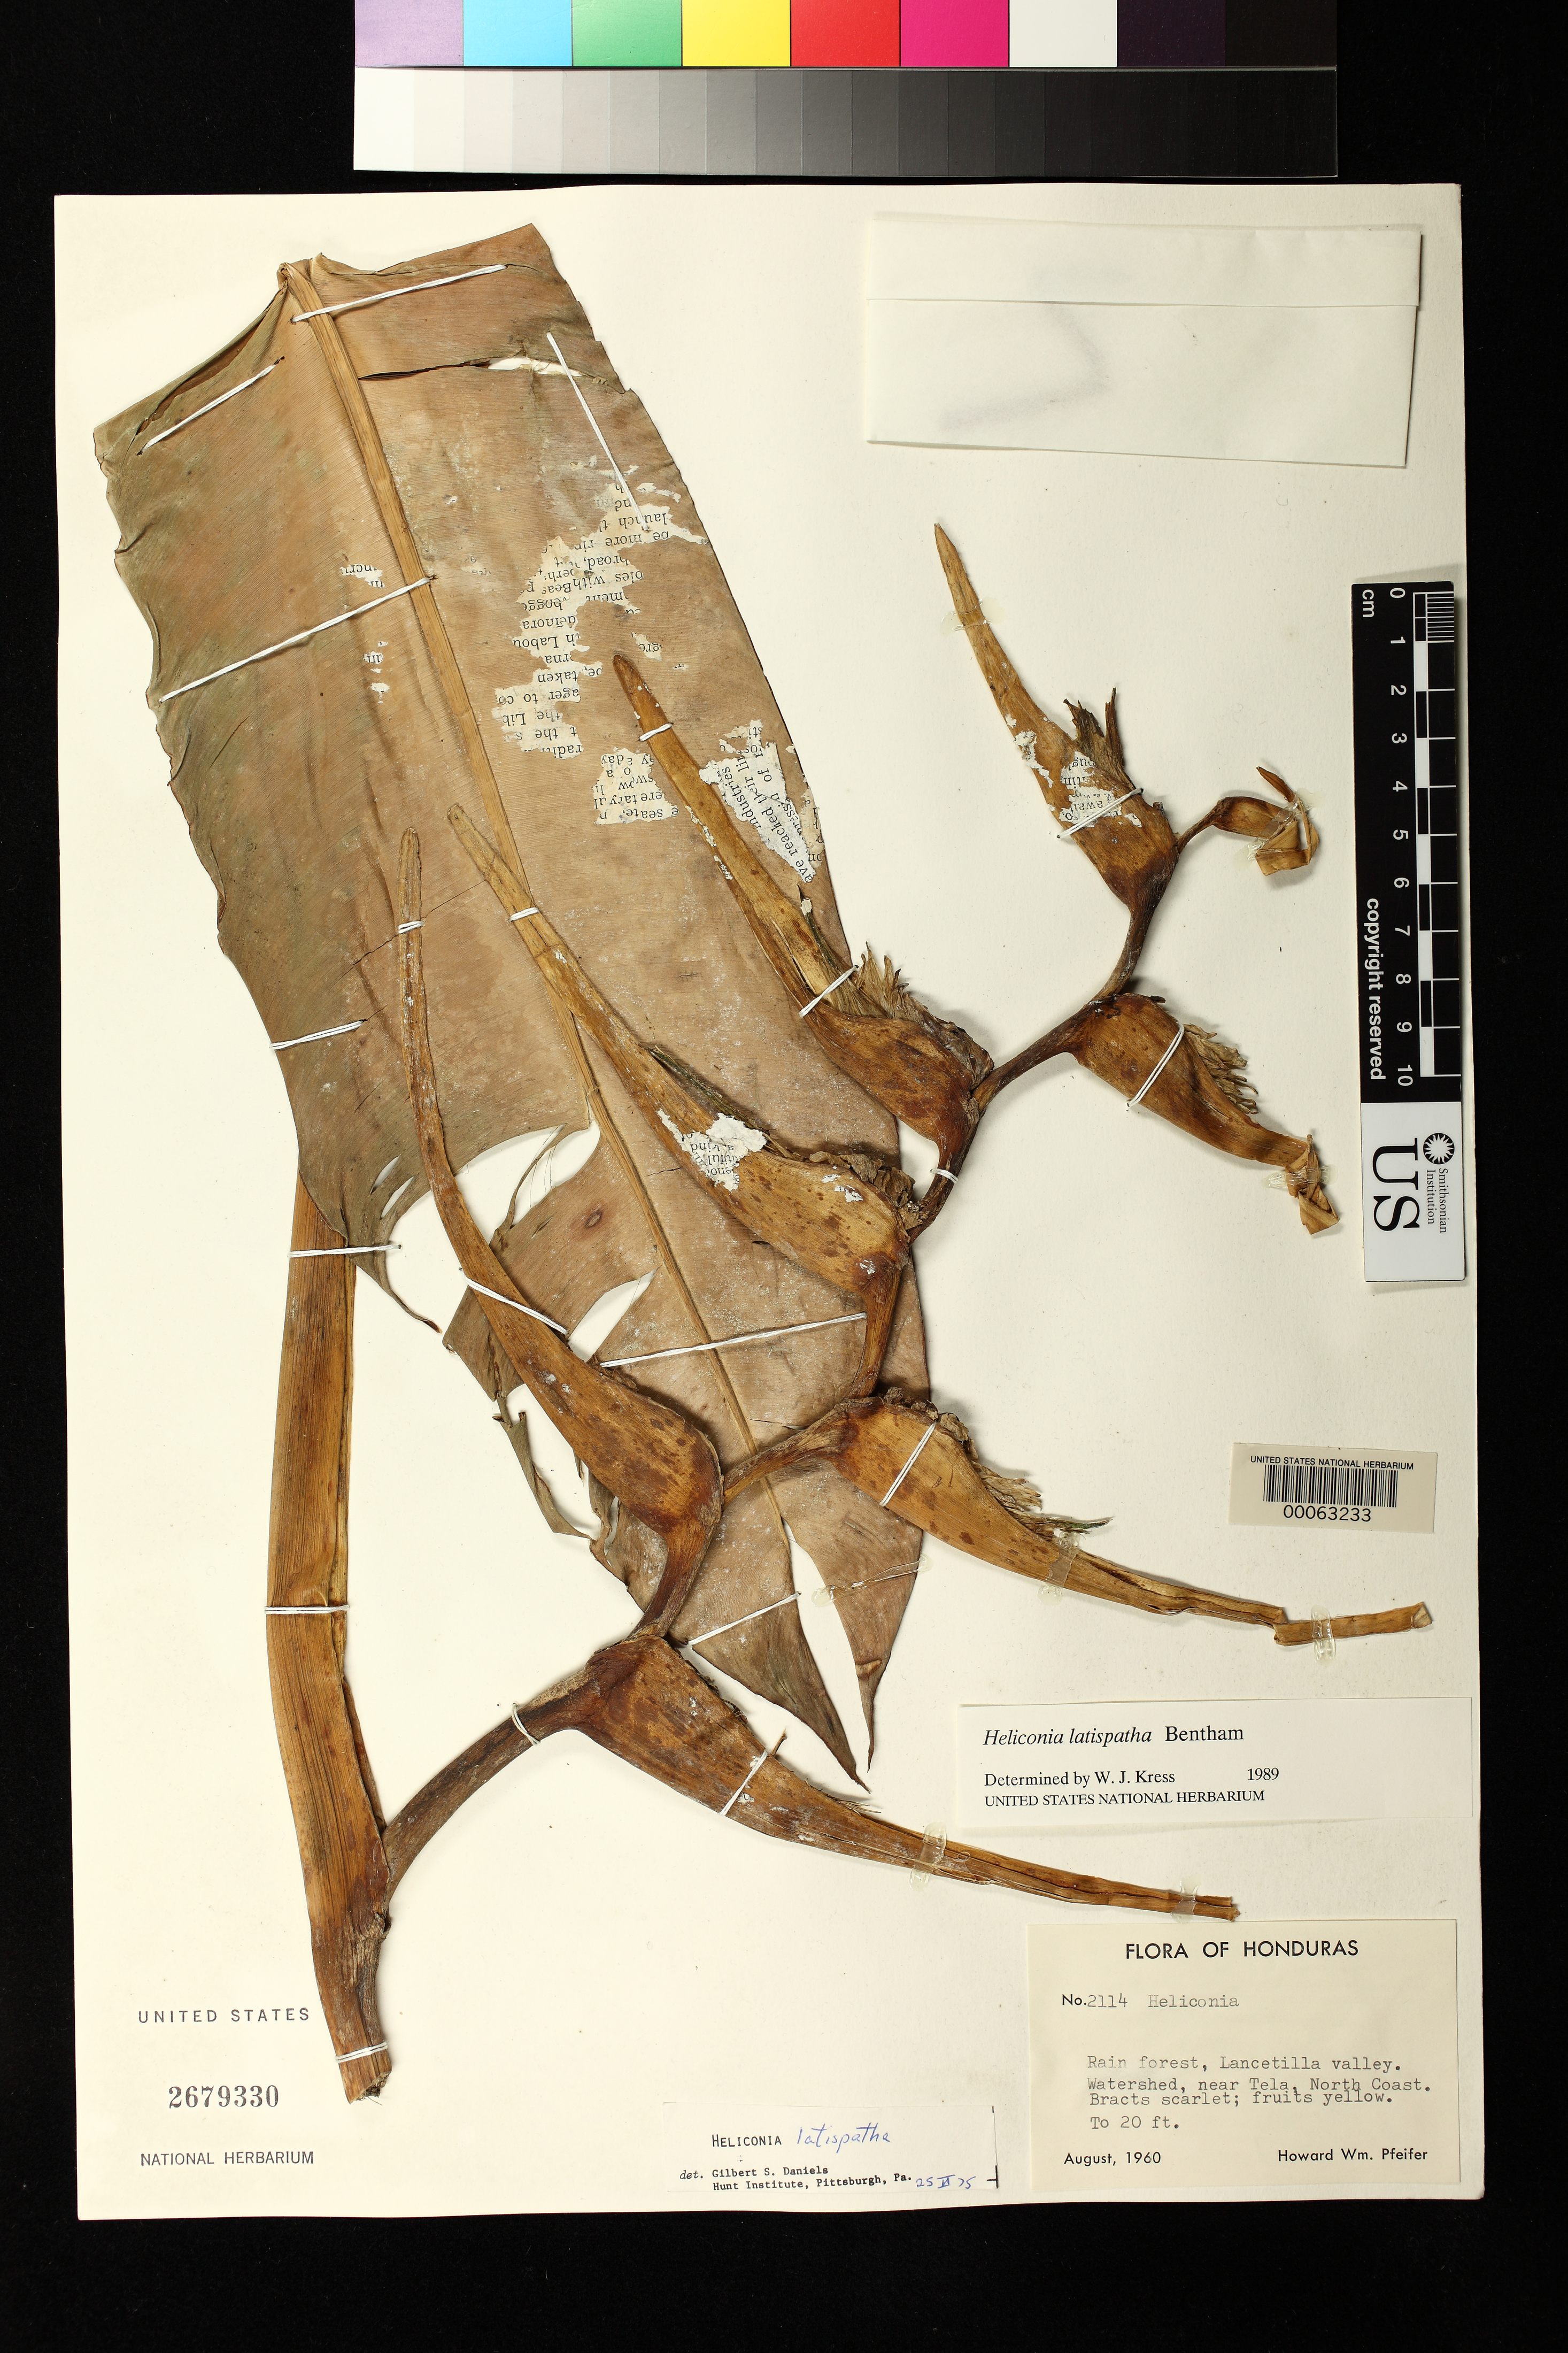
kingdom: Plantae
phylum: Tracheophyta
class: Liliopsida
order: Zingiberales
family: Heliconiaceae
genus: Heliconia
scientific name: Heliconia latispatha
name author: Benth.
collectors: H. W. Pfeifer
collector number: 2114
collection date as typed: Aug 1960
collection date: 1960-08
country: Honduras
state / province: Atlántida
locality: Lancetilla Valley, watershed, near Tela, north coast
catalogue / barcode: US 2679330